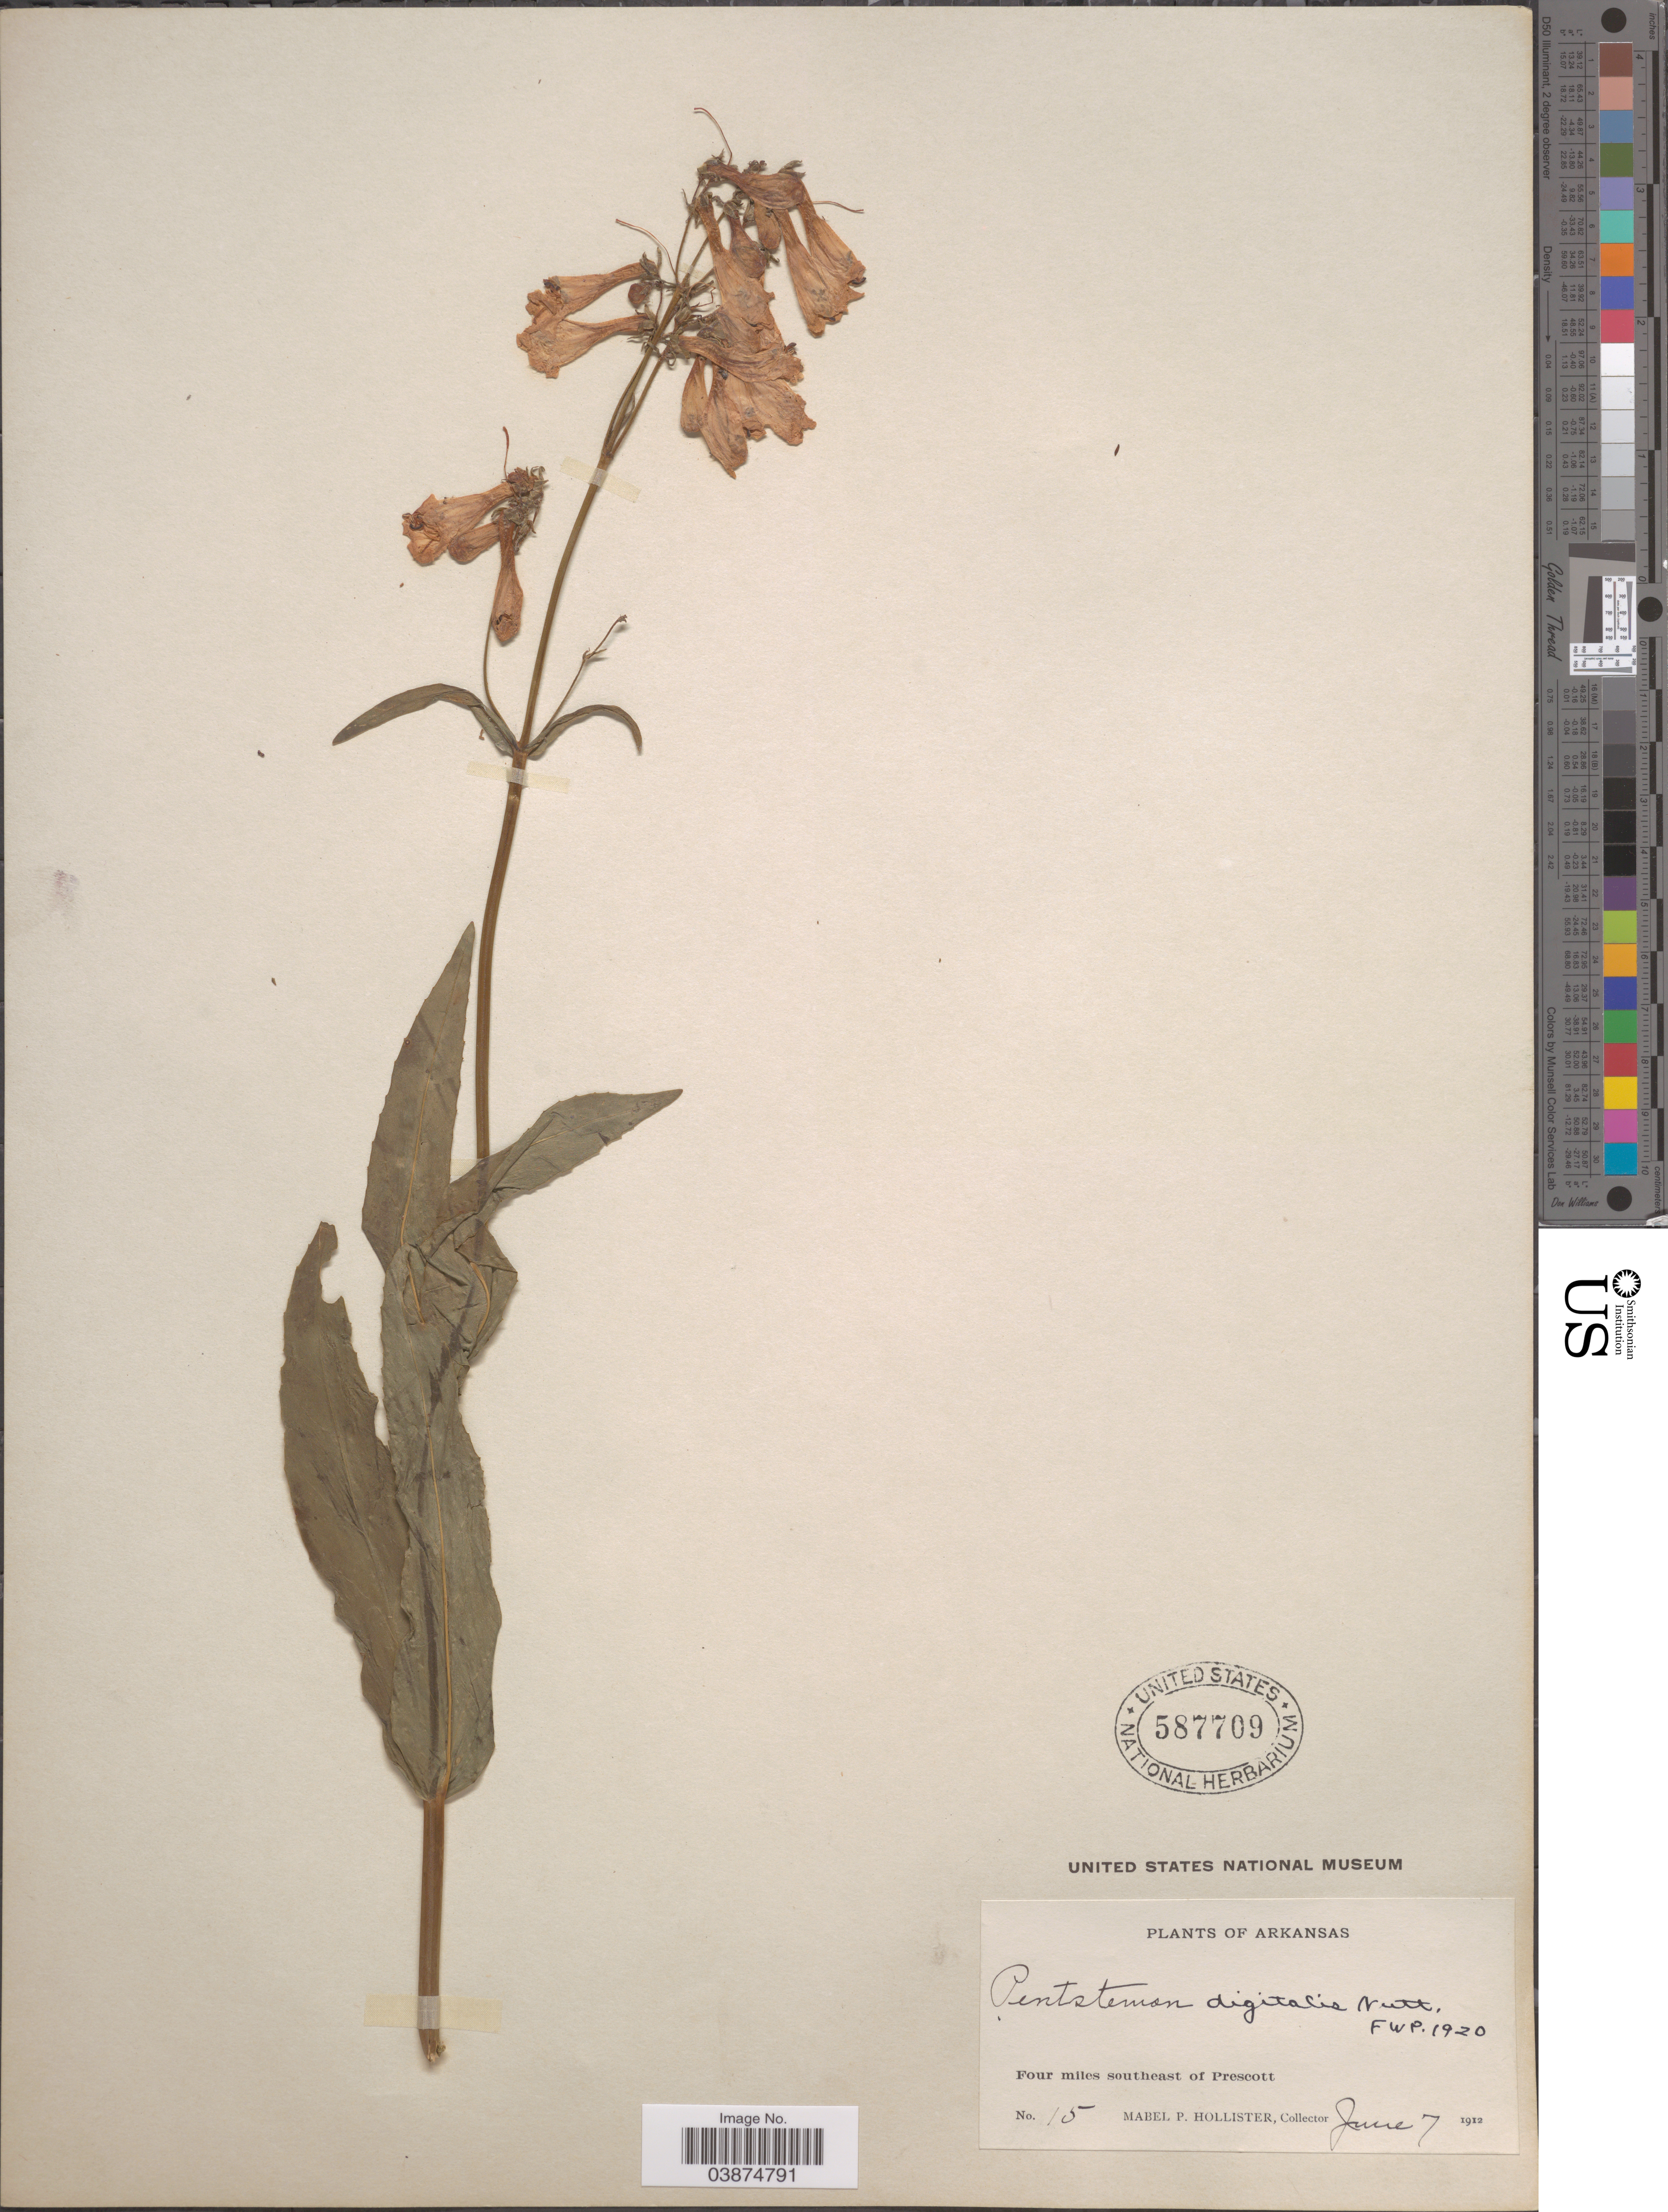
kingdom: Plantae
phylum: Tracheophyta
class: Magnoliopsida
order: Lamiales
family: Plantaginaceae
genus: Penstemon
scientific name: Penstemon digitalis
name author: Nutt. ex Sims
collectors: M. Hollister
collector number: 15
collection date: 1912-06-07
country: United States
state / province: Arkansas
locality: Four miles southeast of Prescott.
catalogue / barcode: US 587709